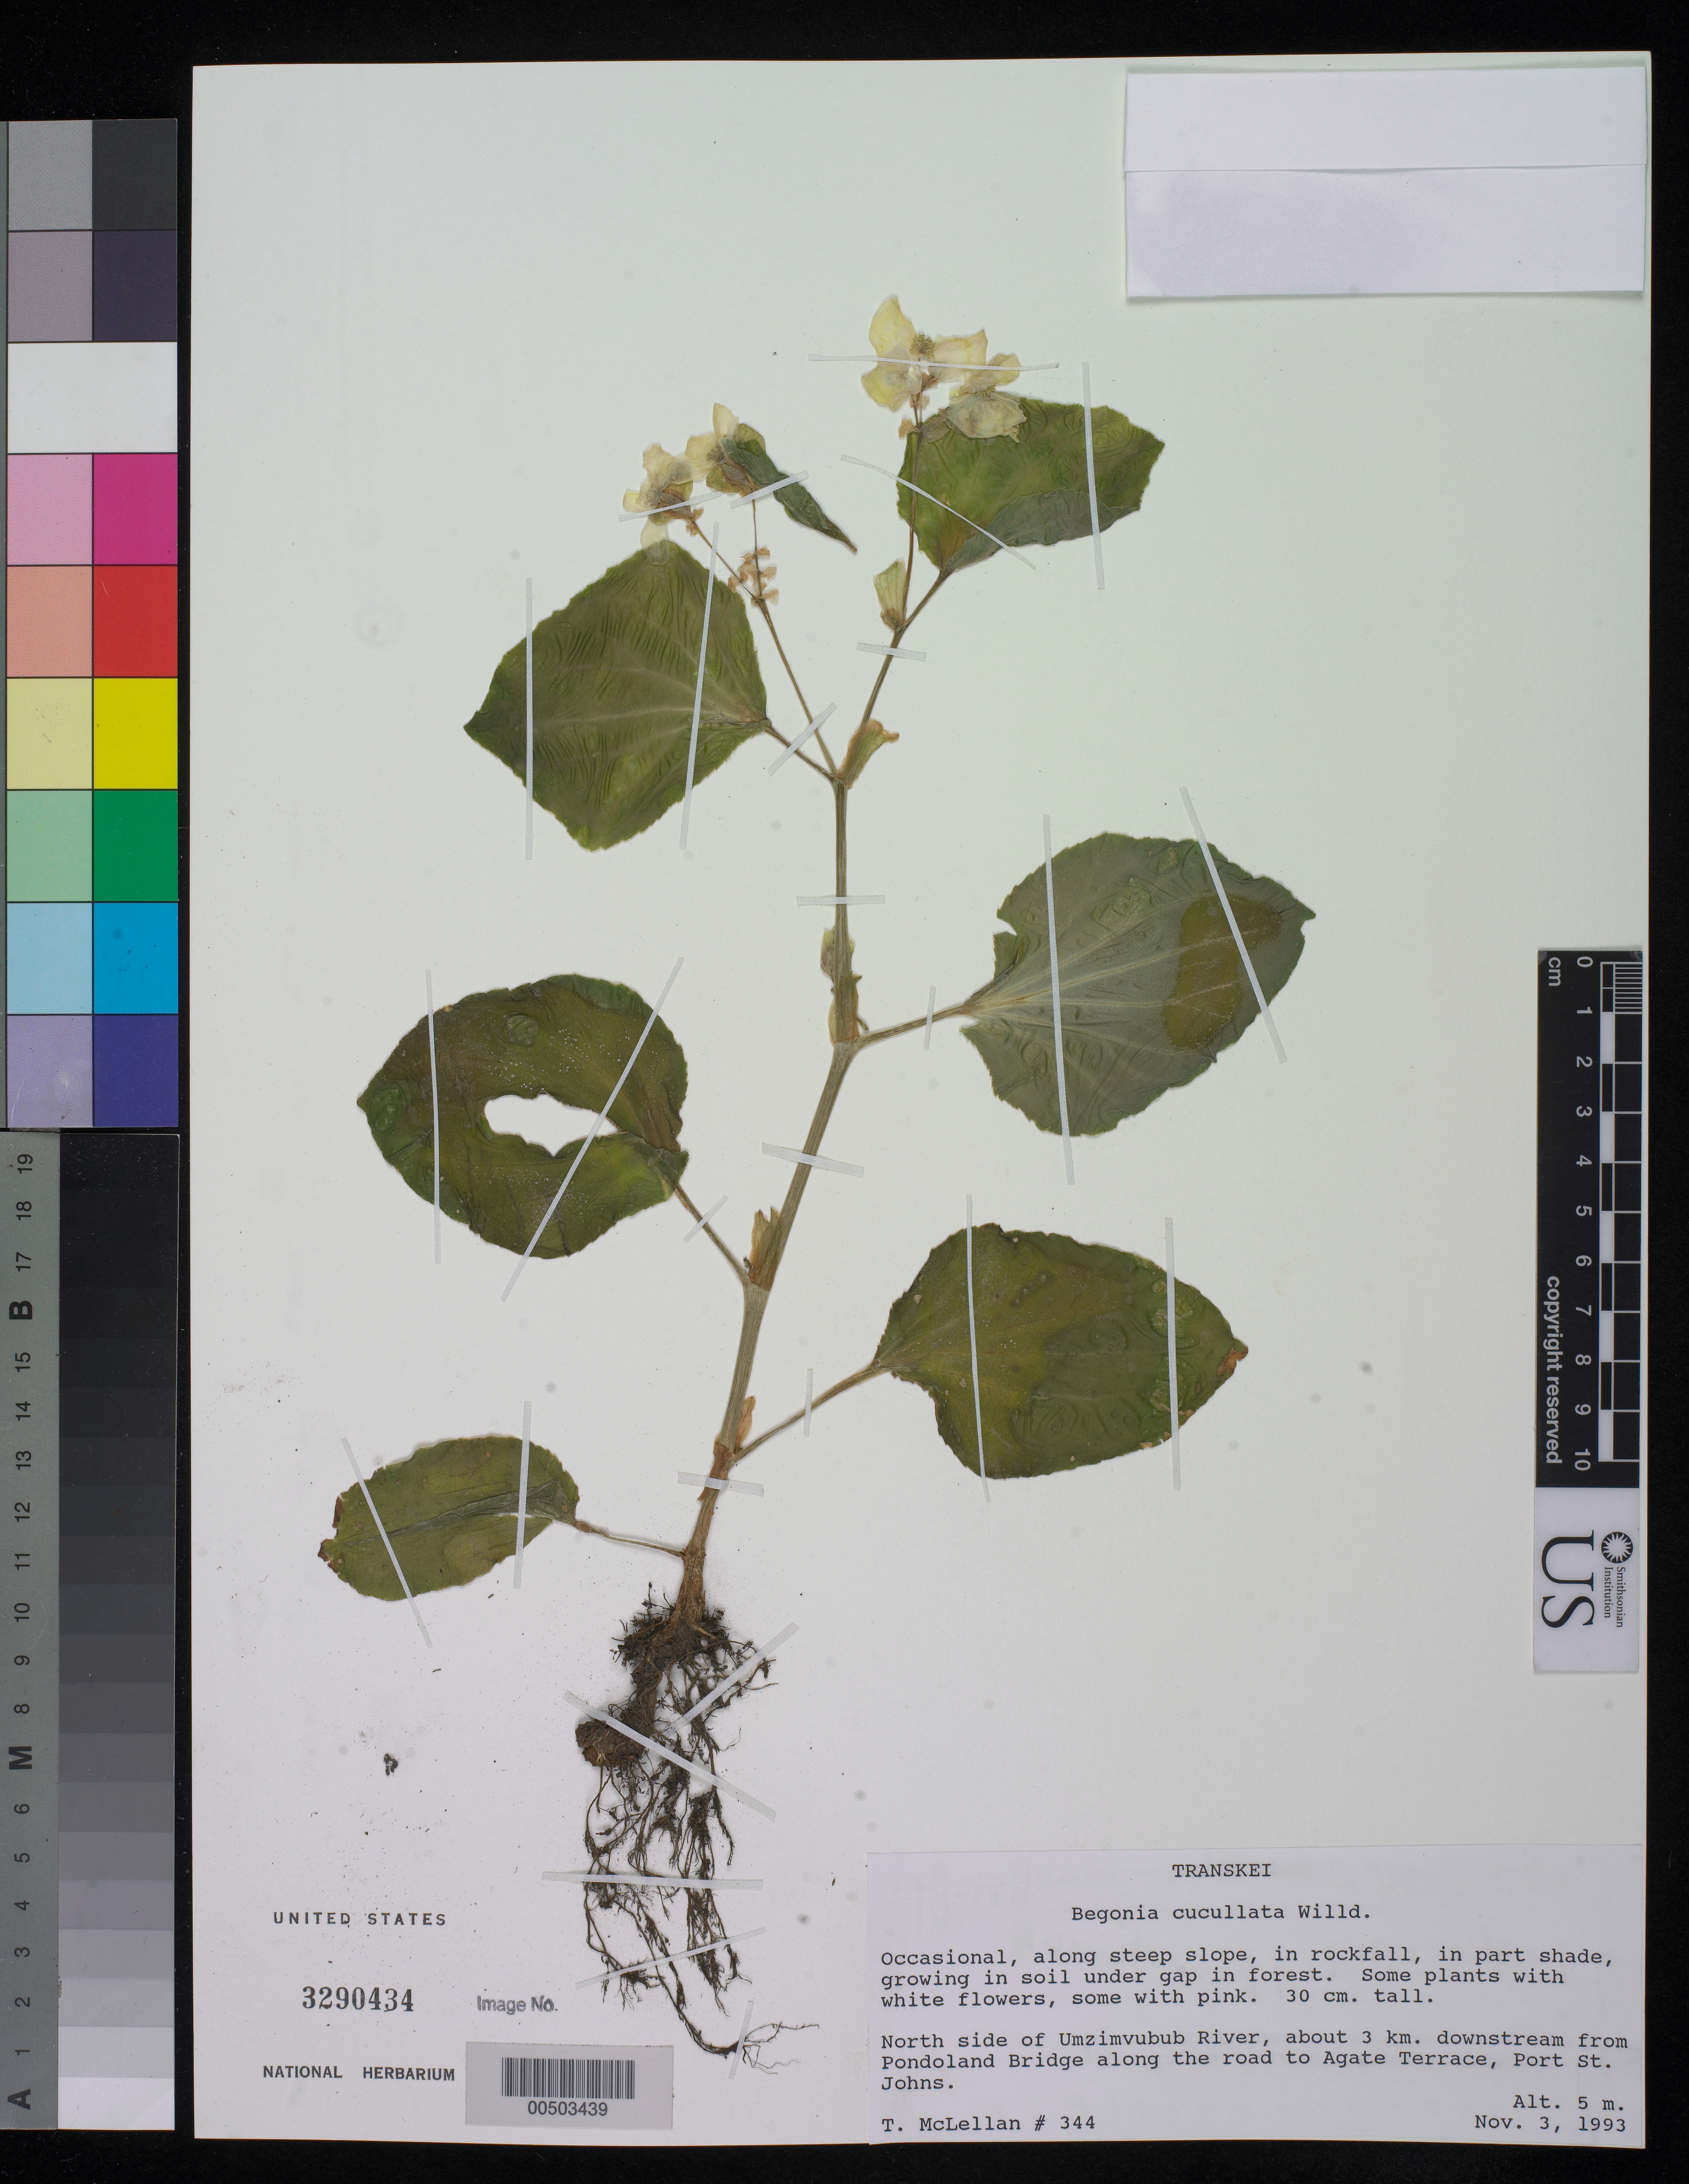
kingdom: Plantae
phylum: Tracheophyta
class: Magnoliopsida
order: Cucurbitales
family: Begoniaceae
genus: Begonia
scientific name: Begonia cucullata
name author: Willd.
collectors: T. Mclellan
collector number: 344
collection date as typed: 03 Nov 1993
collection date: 1993-11-03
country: South Africa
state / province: Eastern Cape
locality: Transkei, n side of umzimvubu river, downstream from pondoland bridge, road to agate terrace, port st. johns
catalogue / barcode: US 3290434